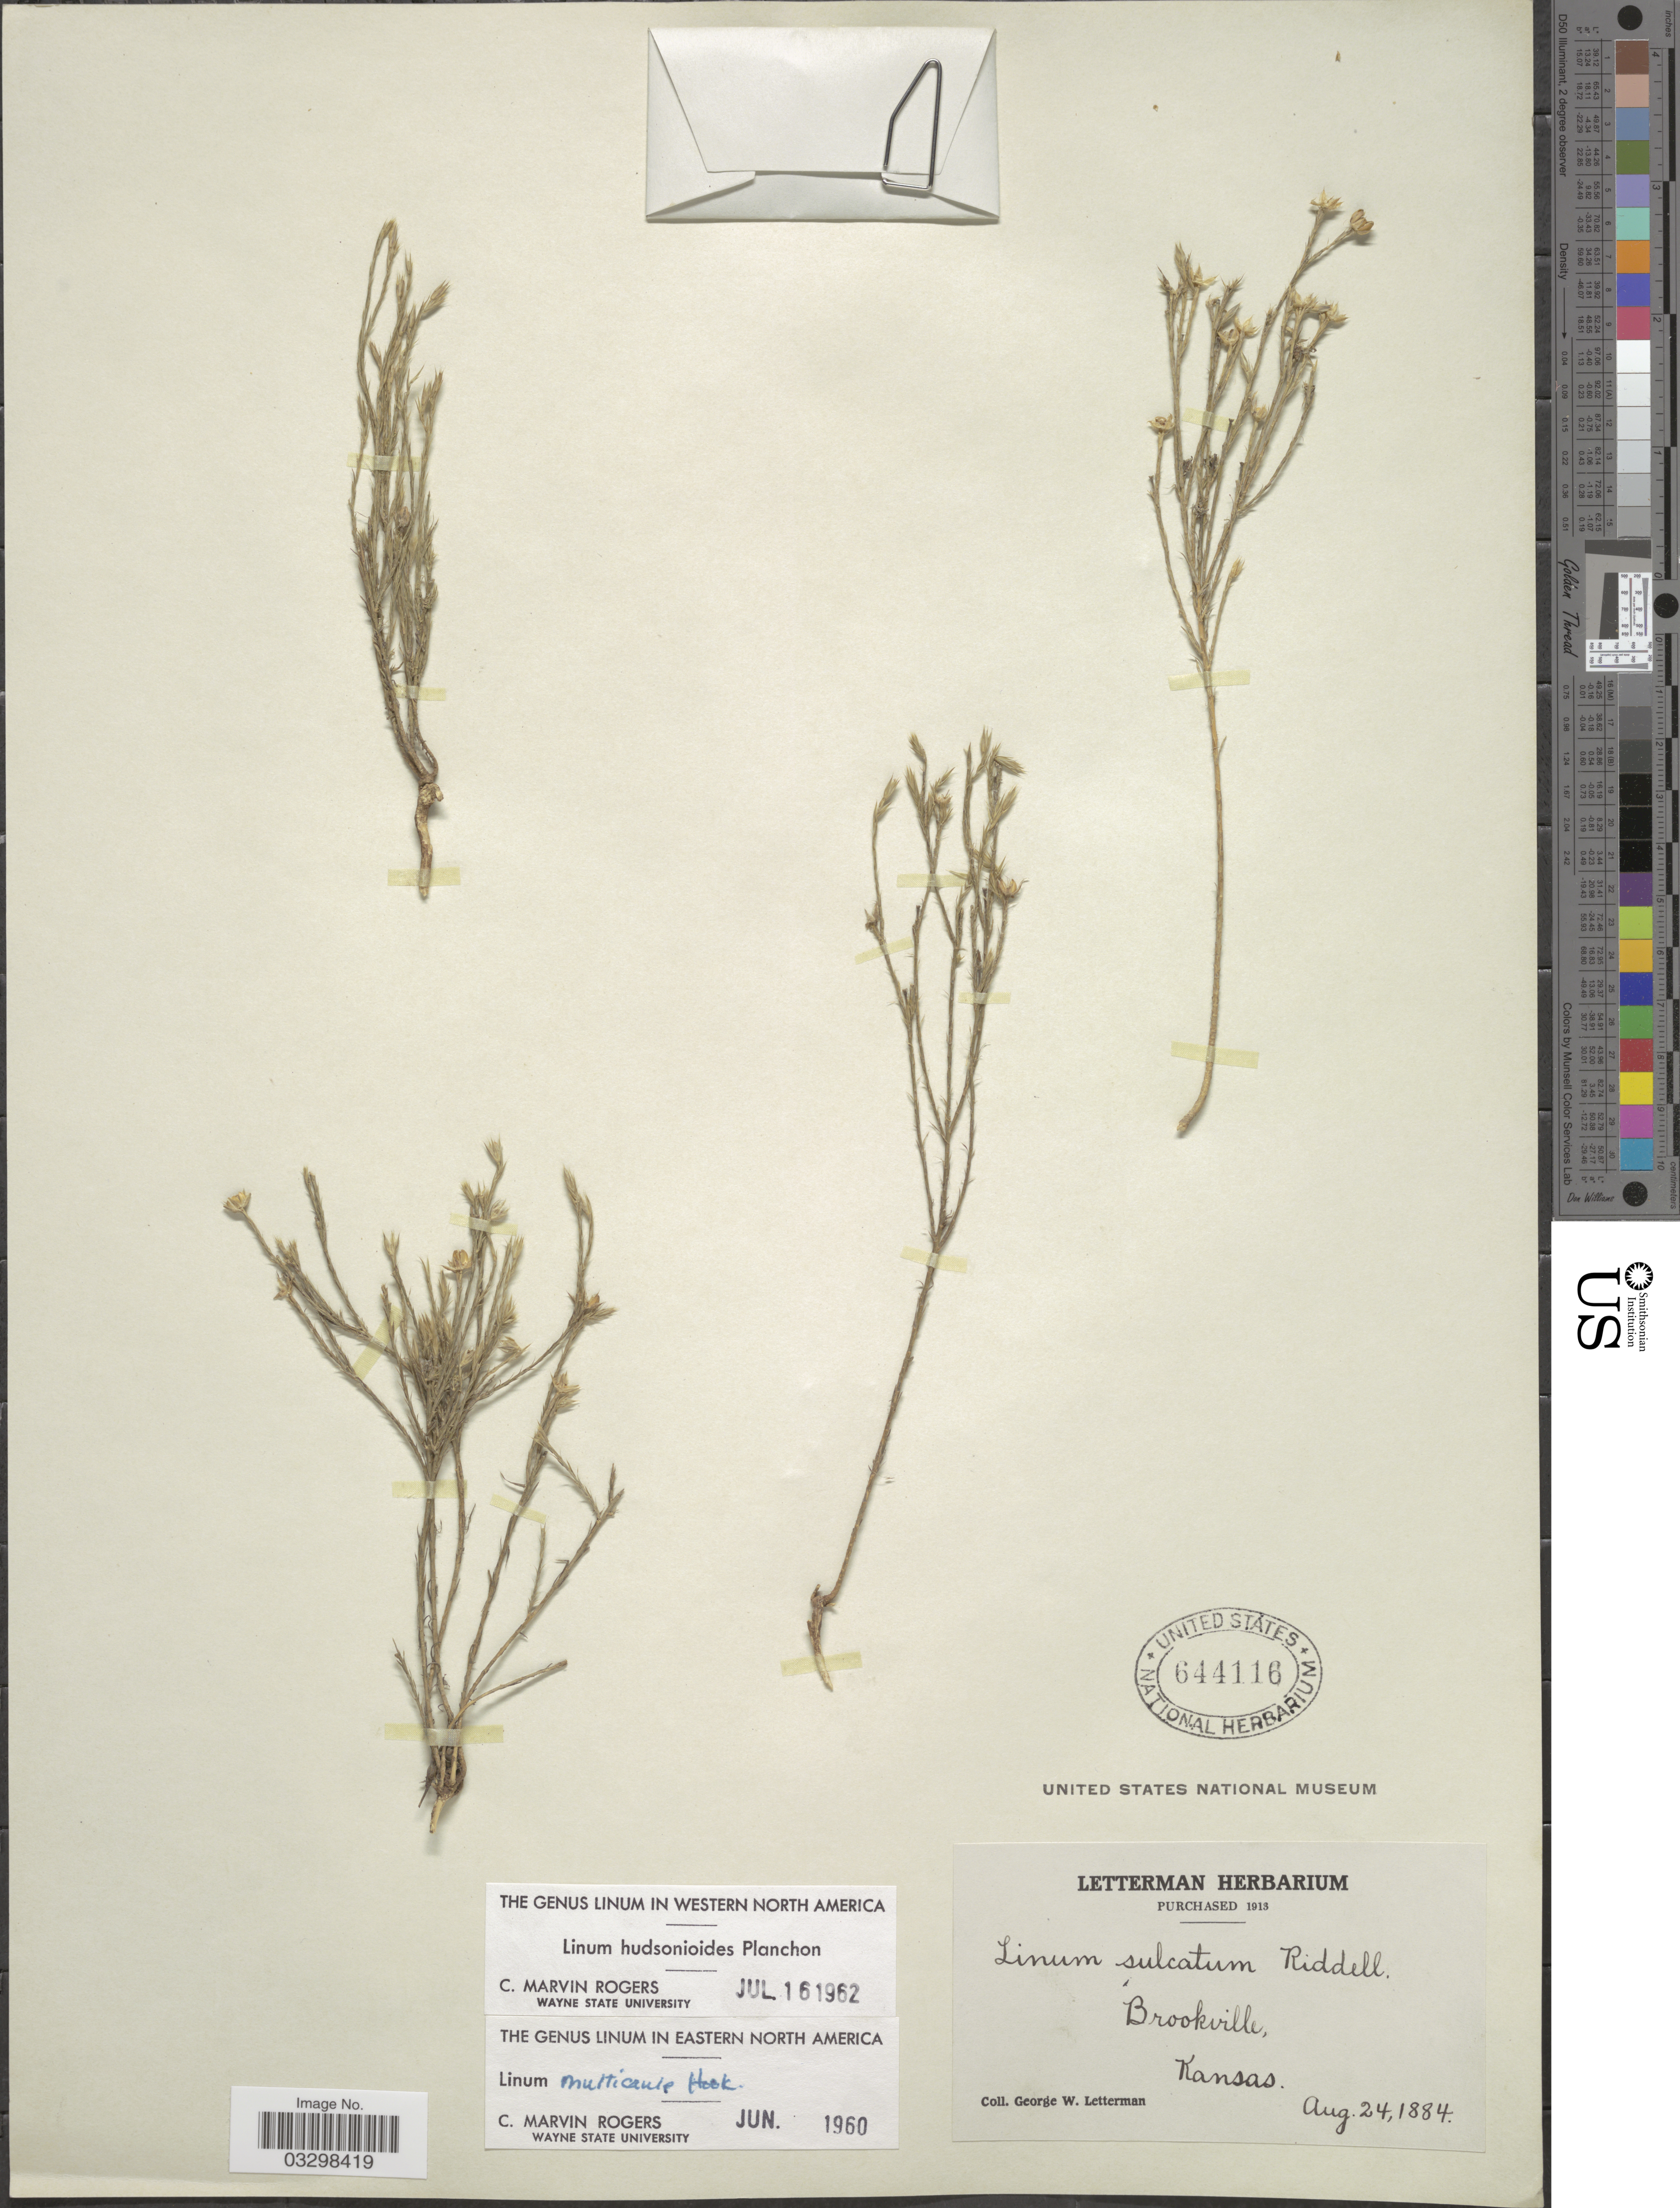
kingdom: Plantae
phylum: Tracheophyta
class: Magnoliopsida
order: Malpighiales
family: Linaceae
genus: Linum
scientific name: Linum hudsonioides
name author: Planch.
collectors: G. W. Letterman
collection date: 1884-08-24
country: United States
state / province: Kansas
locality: Brookville.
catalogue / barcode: US 644116